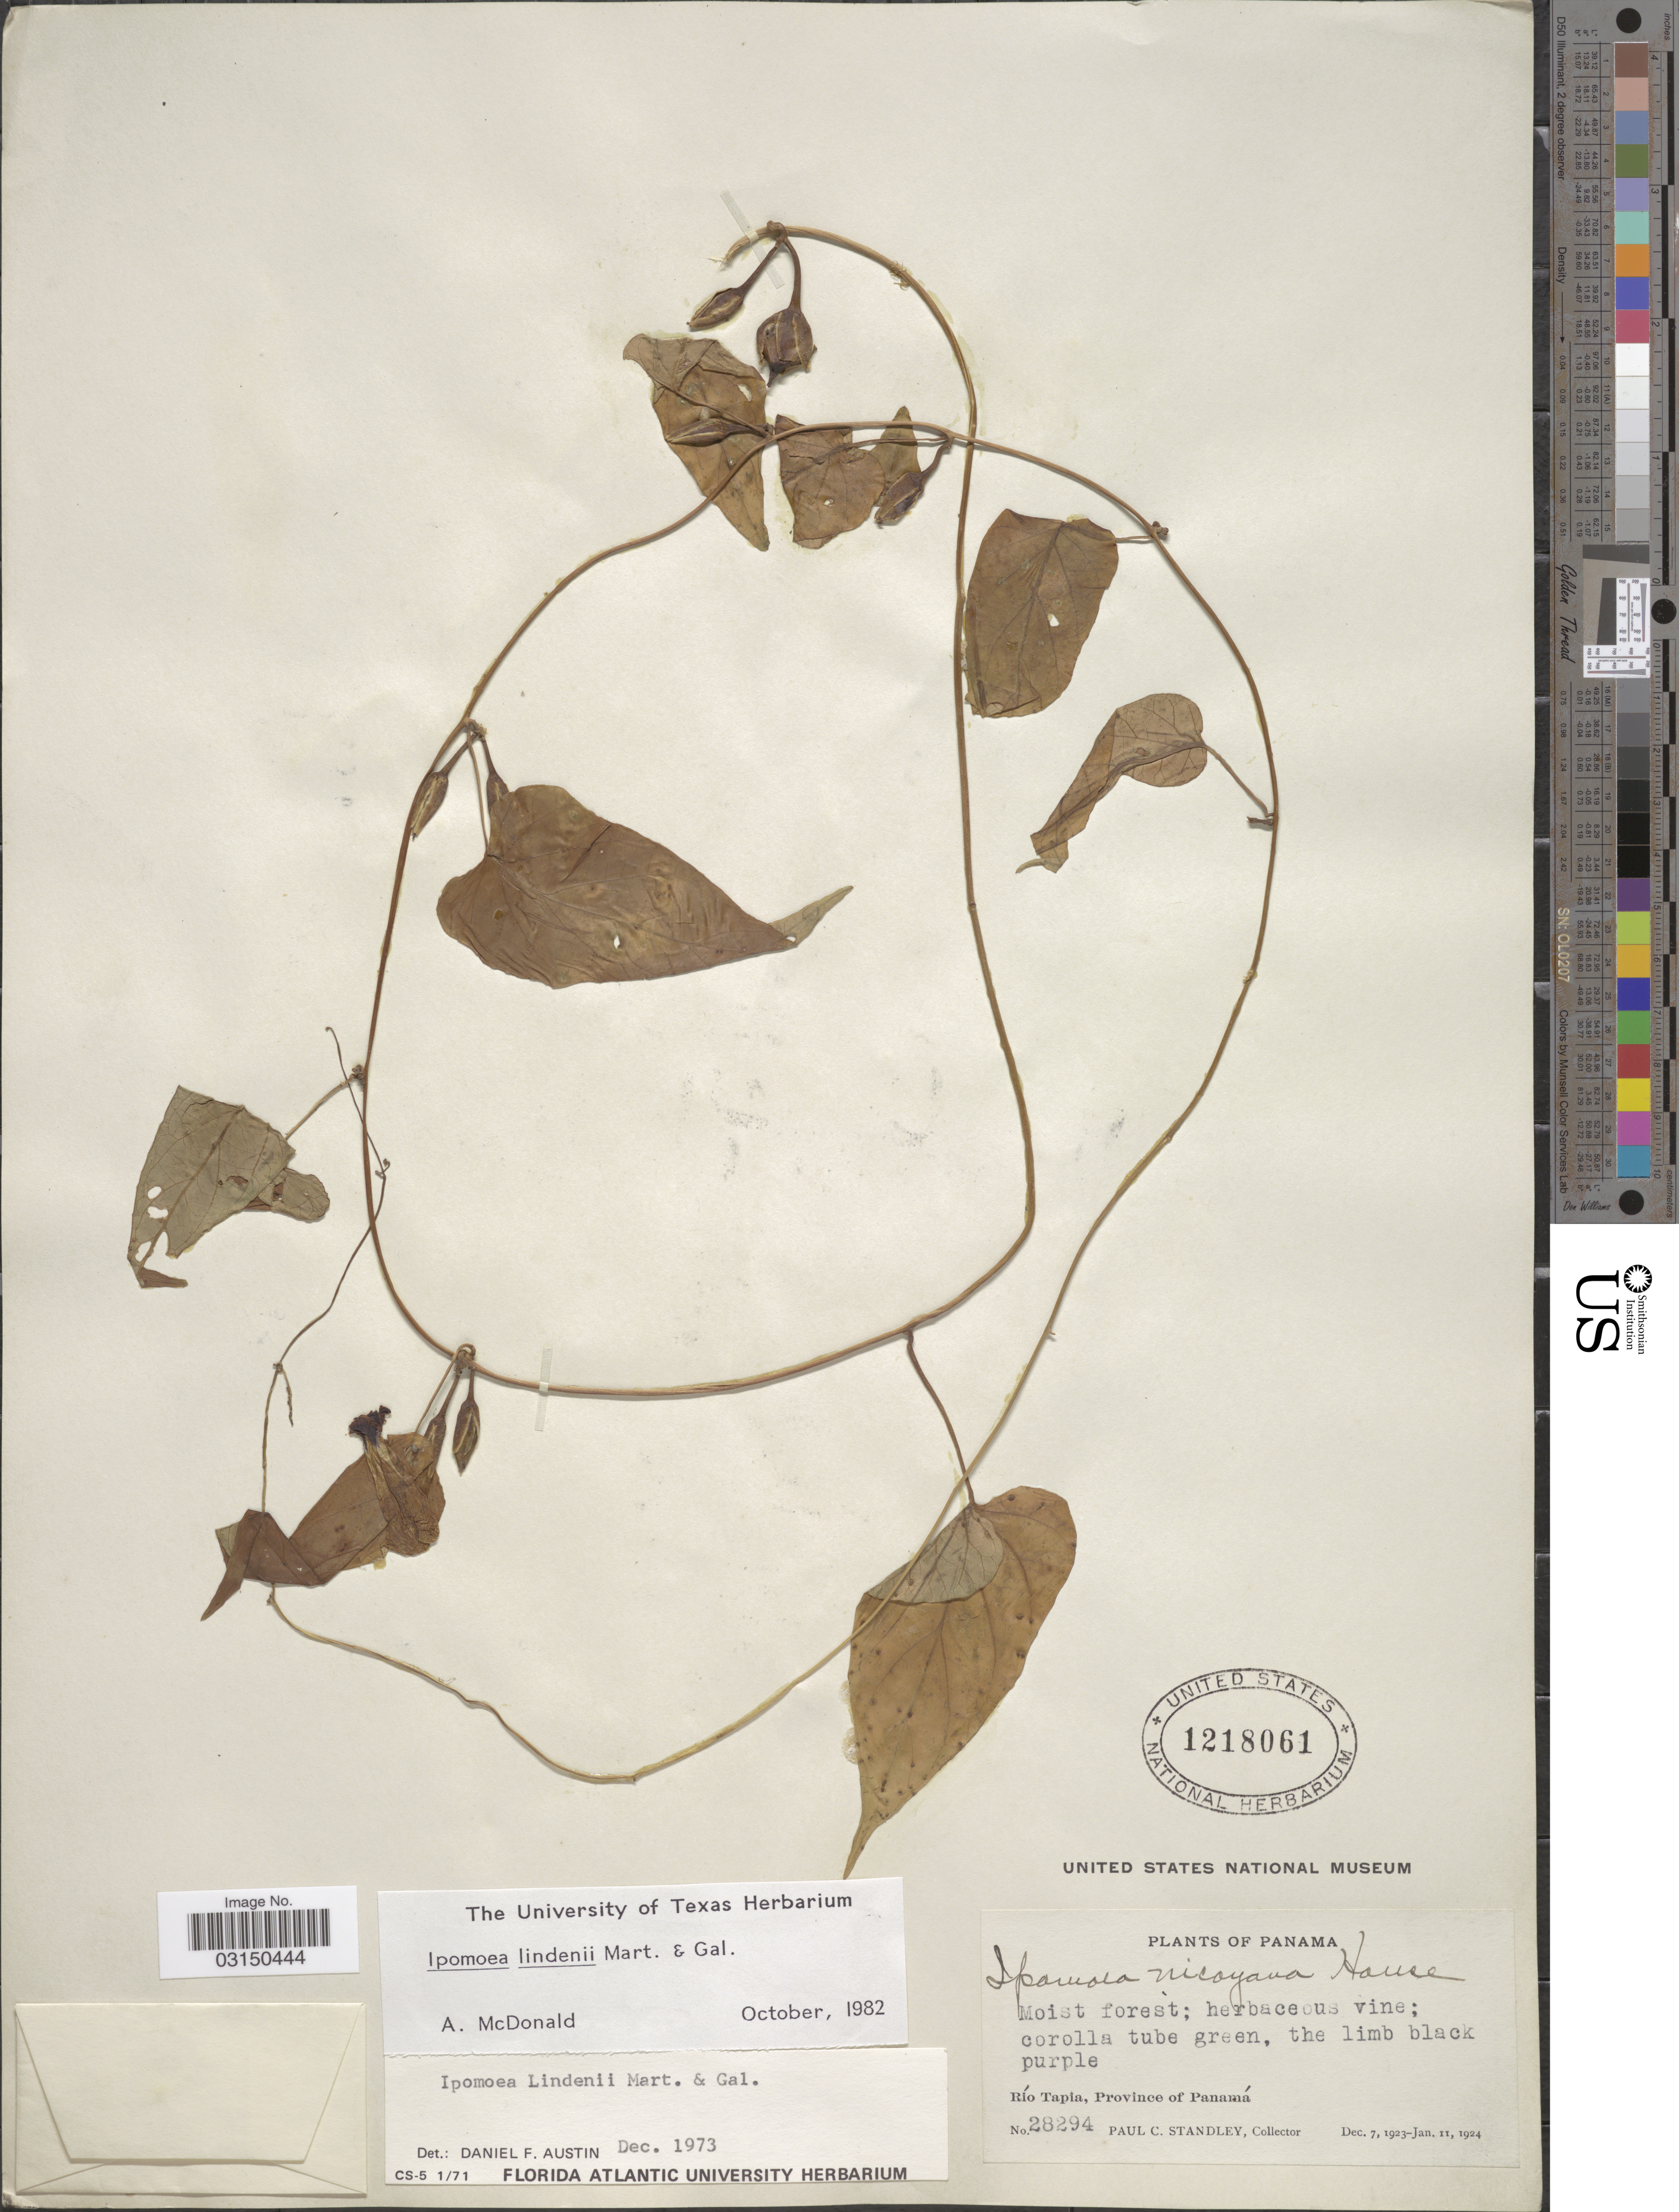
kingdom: Plantae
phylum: Tracheophyta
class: Magnoliopsida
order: Solanales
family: Convolvulaceae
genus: Ipomoea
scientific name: Ipomoea lindenii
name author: Galeotti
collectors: P. C. Standley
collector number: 28294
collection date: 1923-12-07/1924-01-11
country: Panama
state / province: Panamá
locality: Río Tapia, Province of Panamá.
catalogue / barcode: US 1218061